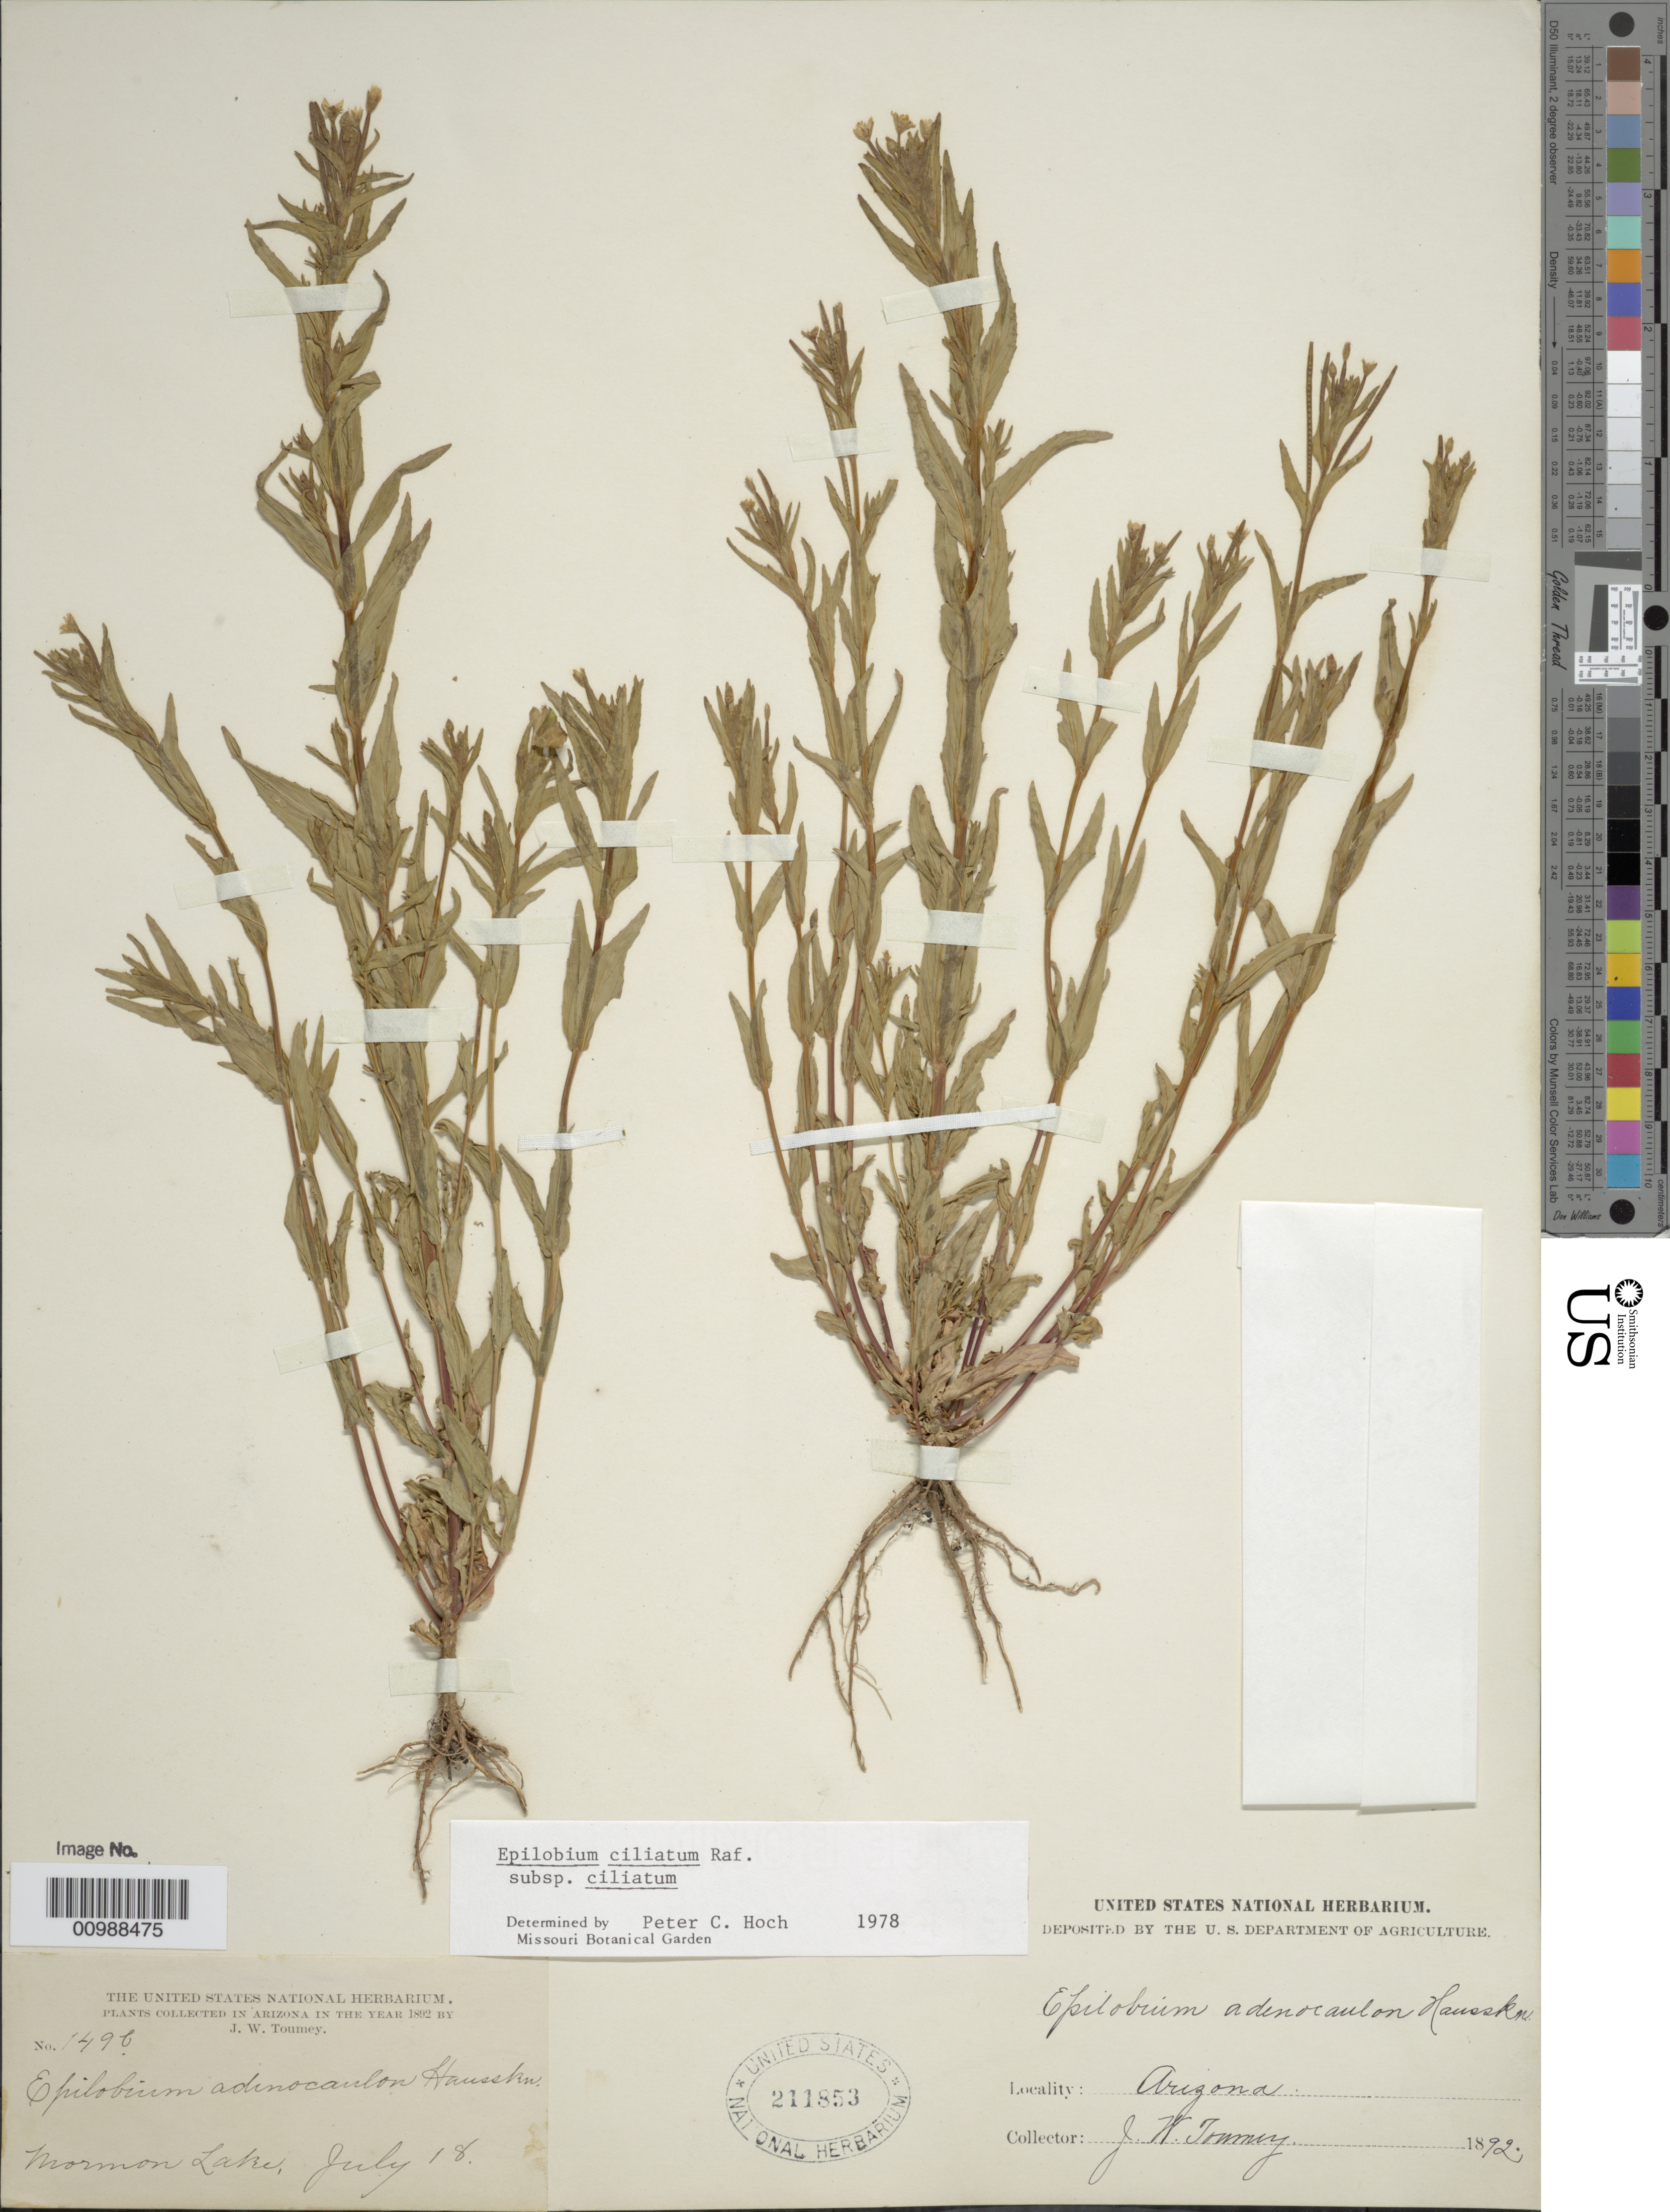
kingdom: Plantae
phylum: Tracheophyta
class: Magnoliopsida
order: Myrtales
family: Onagraceae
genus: Epilobium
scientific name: Epilobium ciliatum subsp. ciliatum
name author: Raf.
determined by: Hoch, P. C.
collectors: J. W. Toumey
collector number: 149B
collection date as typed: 18 Jul 1892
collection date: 1892-07-18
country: United States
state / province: Arizona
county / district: Coconino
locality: Mormon Lake.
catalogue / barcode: US 211853